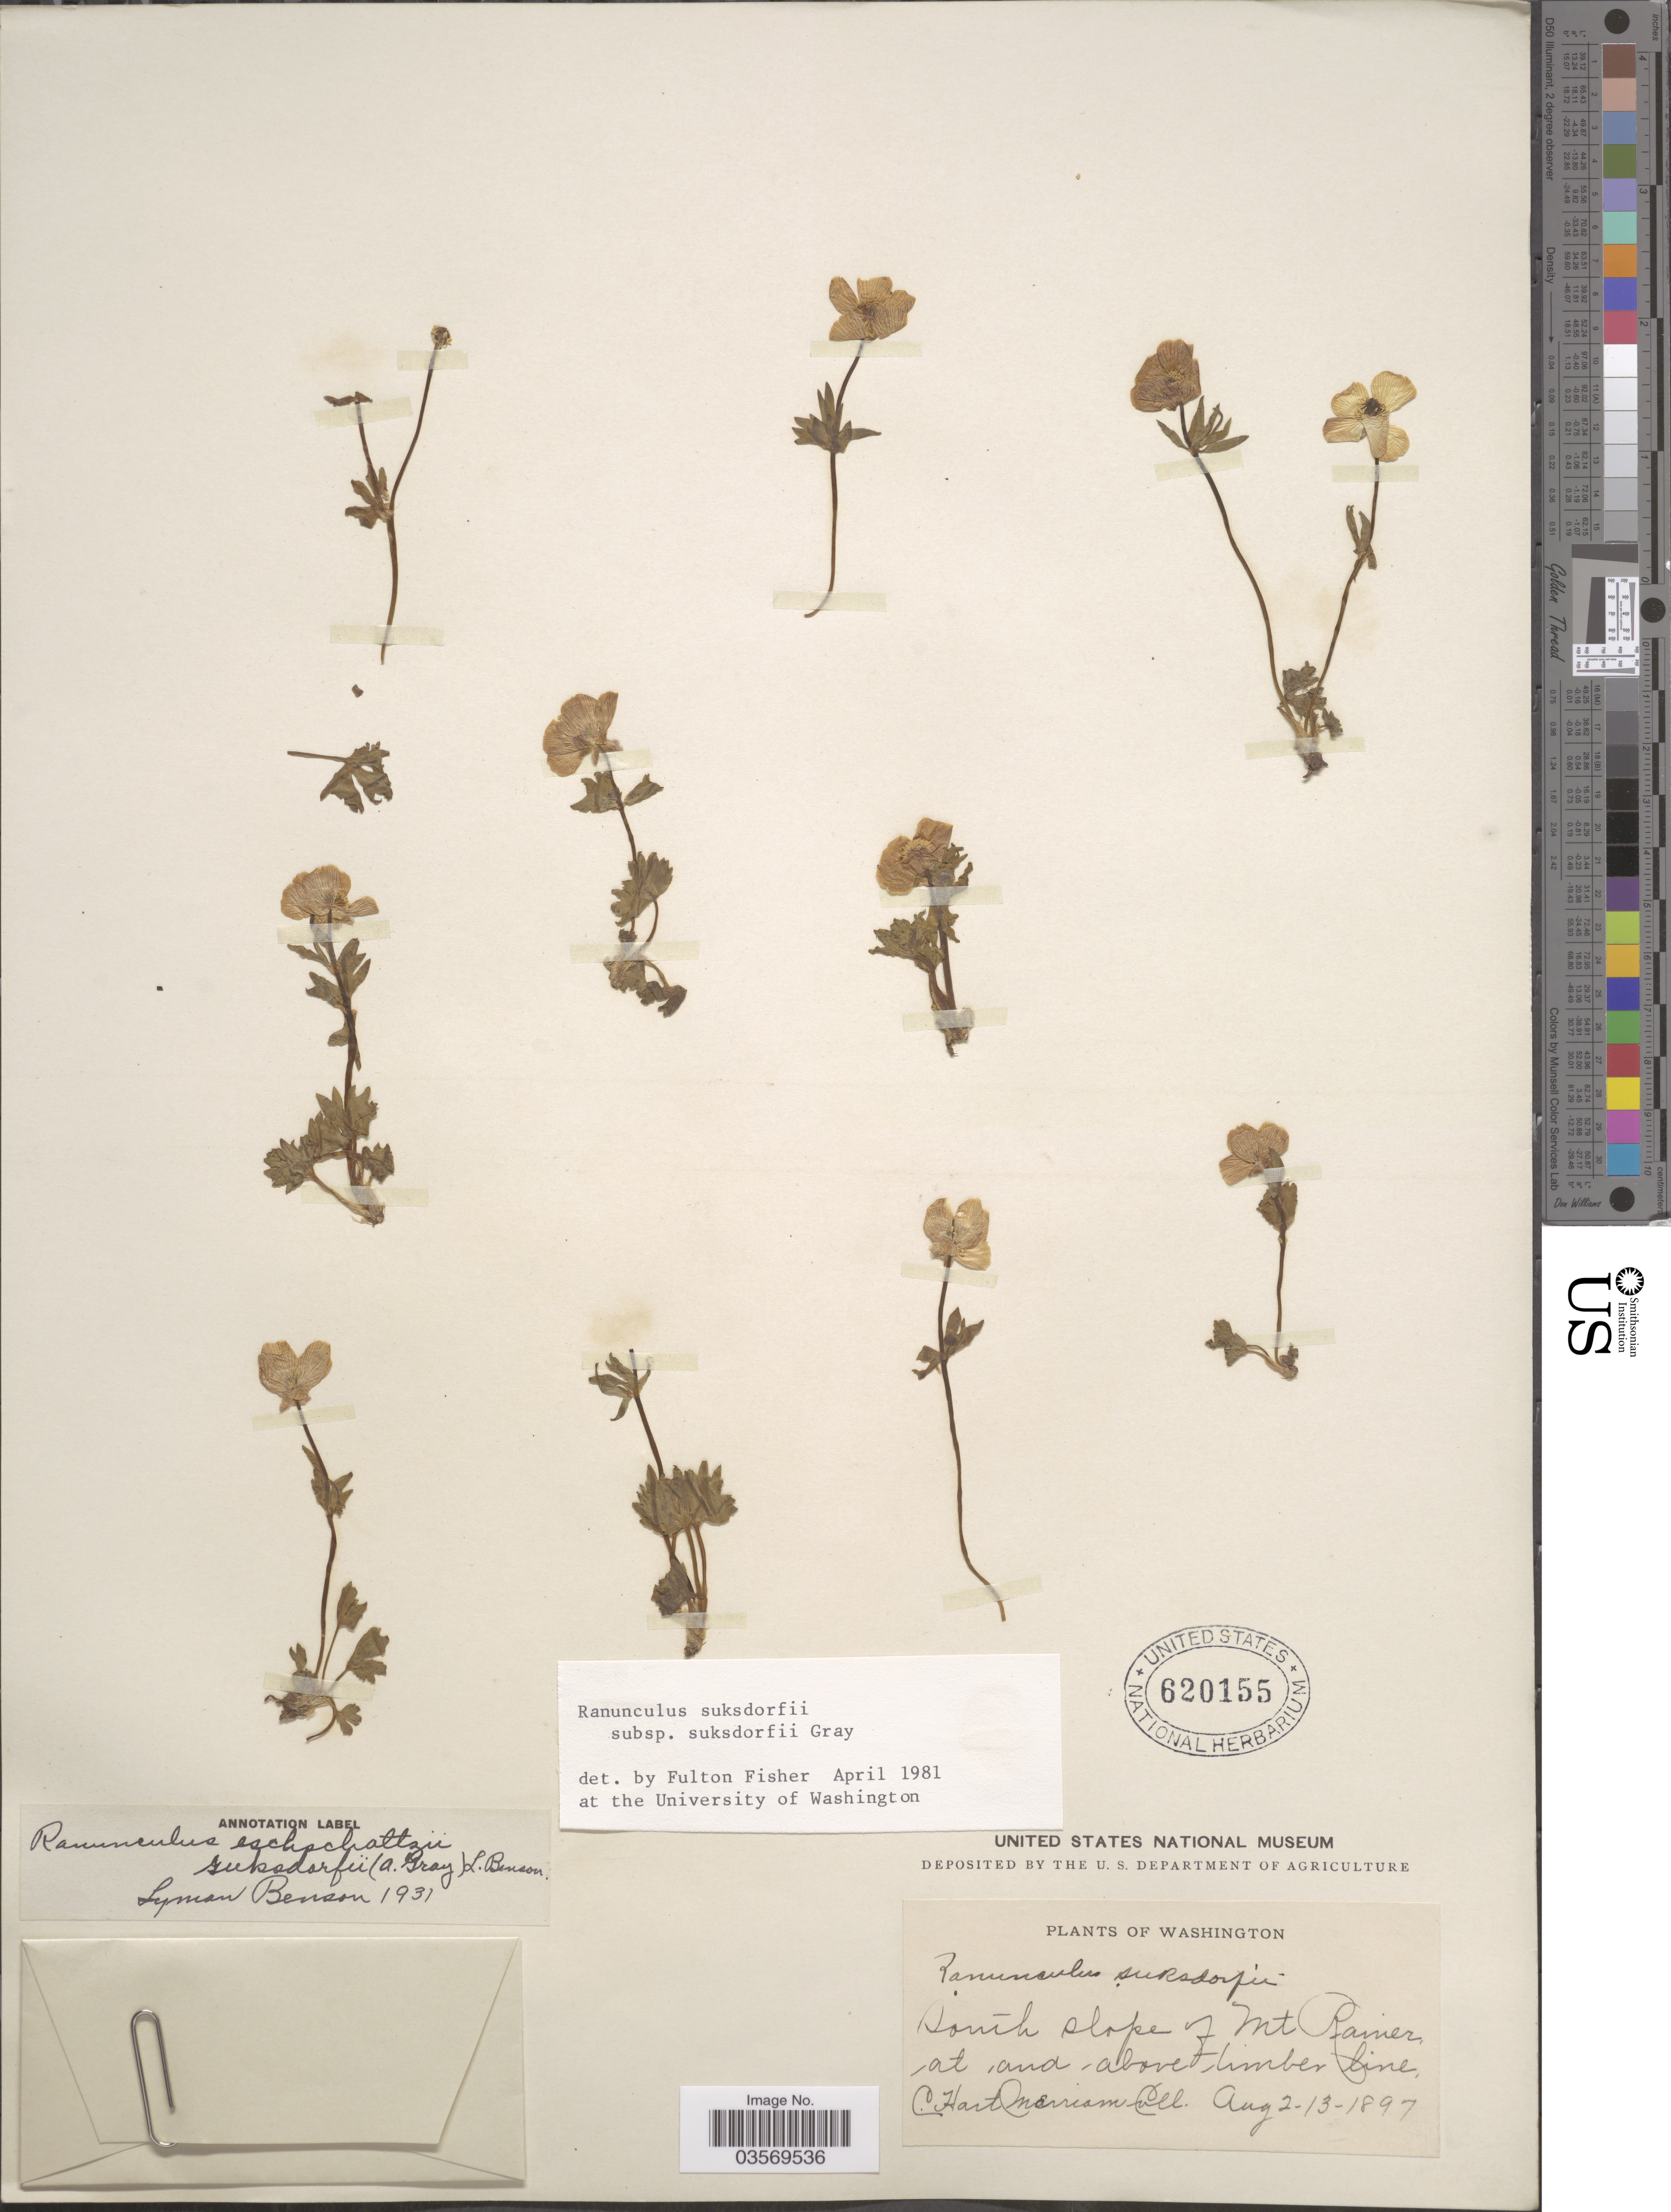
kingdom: Plantae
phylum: Tracheophyta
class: Magnoliopsida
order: Ranunculales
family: Ranunculaceae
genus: Ranunculus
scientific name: Ranunculus suksdorfii var. suksdorfii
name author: A. Gray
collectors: C. Merriam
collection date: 1897-08-02/1897-08-13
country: United States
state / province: Washington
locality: South slope of Mt Rainier, at, and above timber line.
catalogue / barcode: US 620155